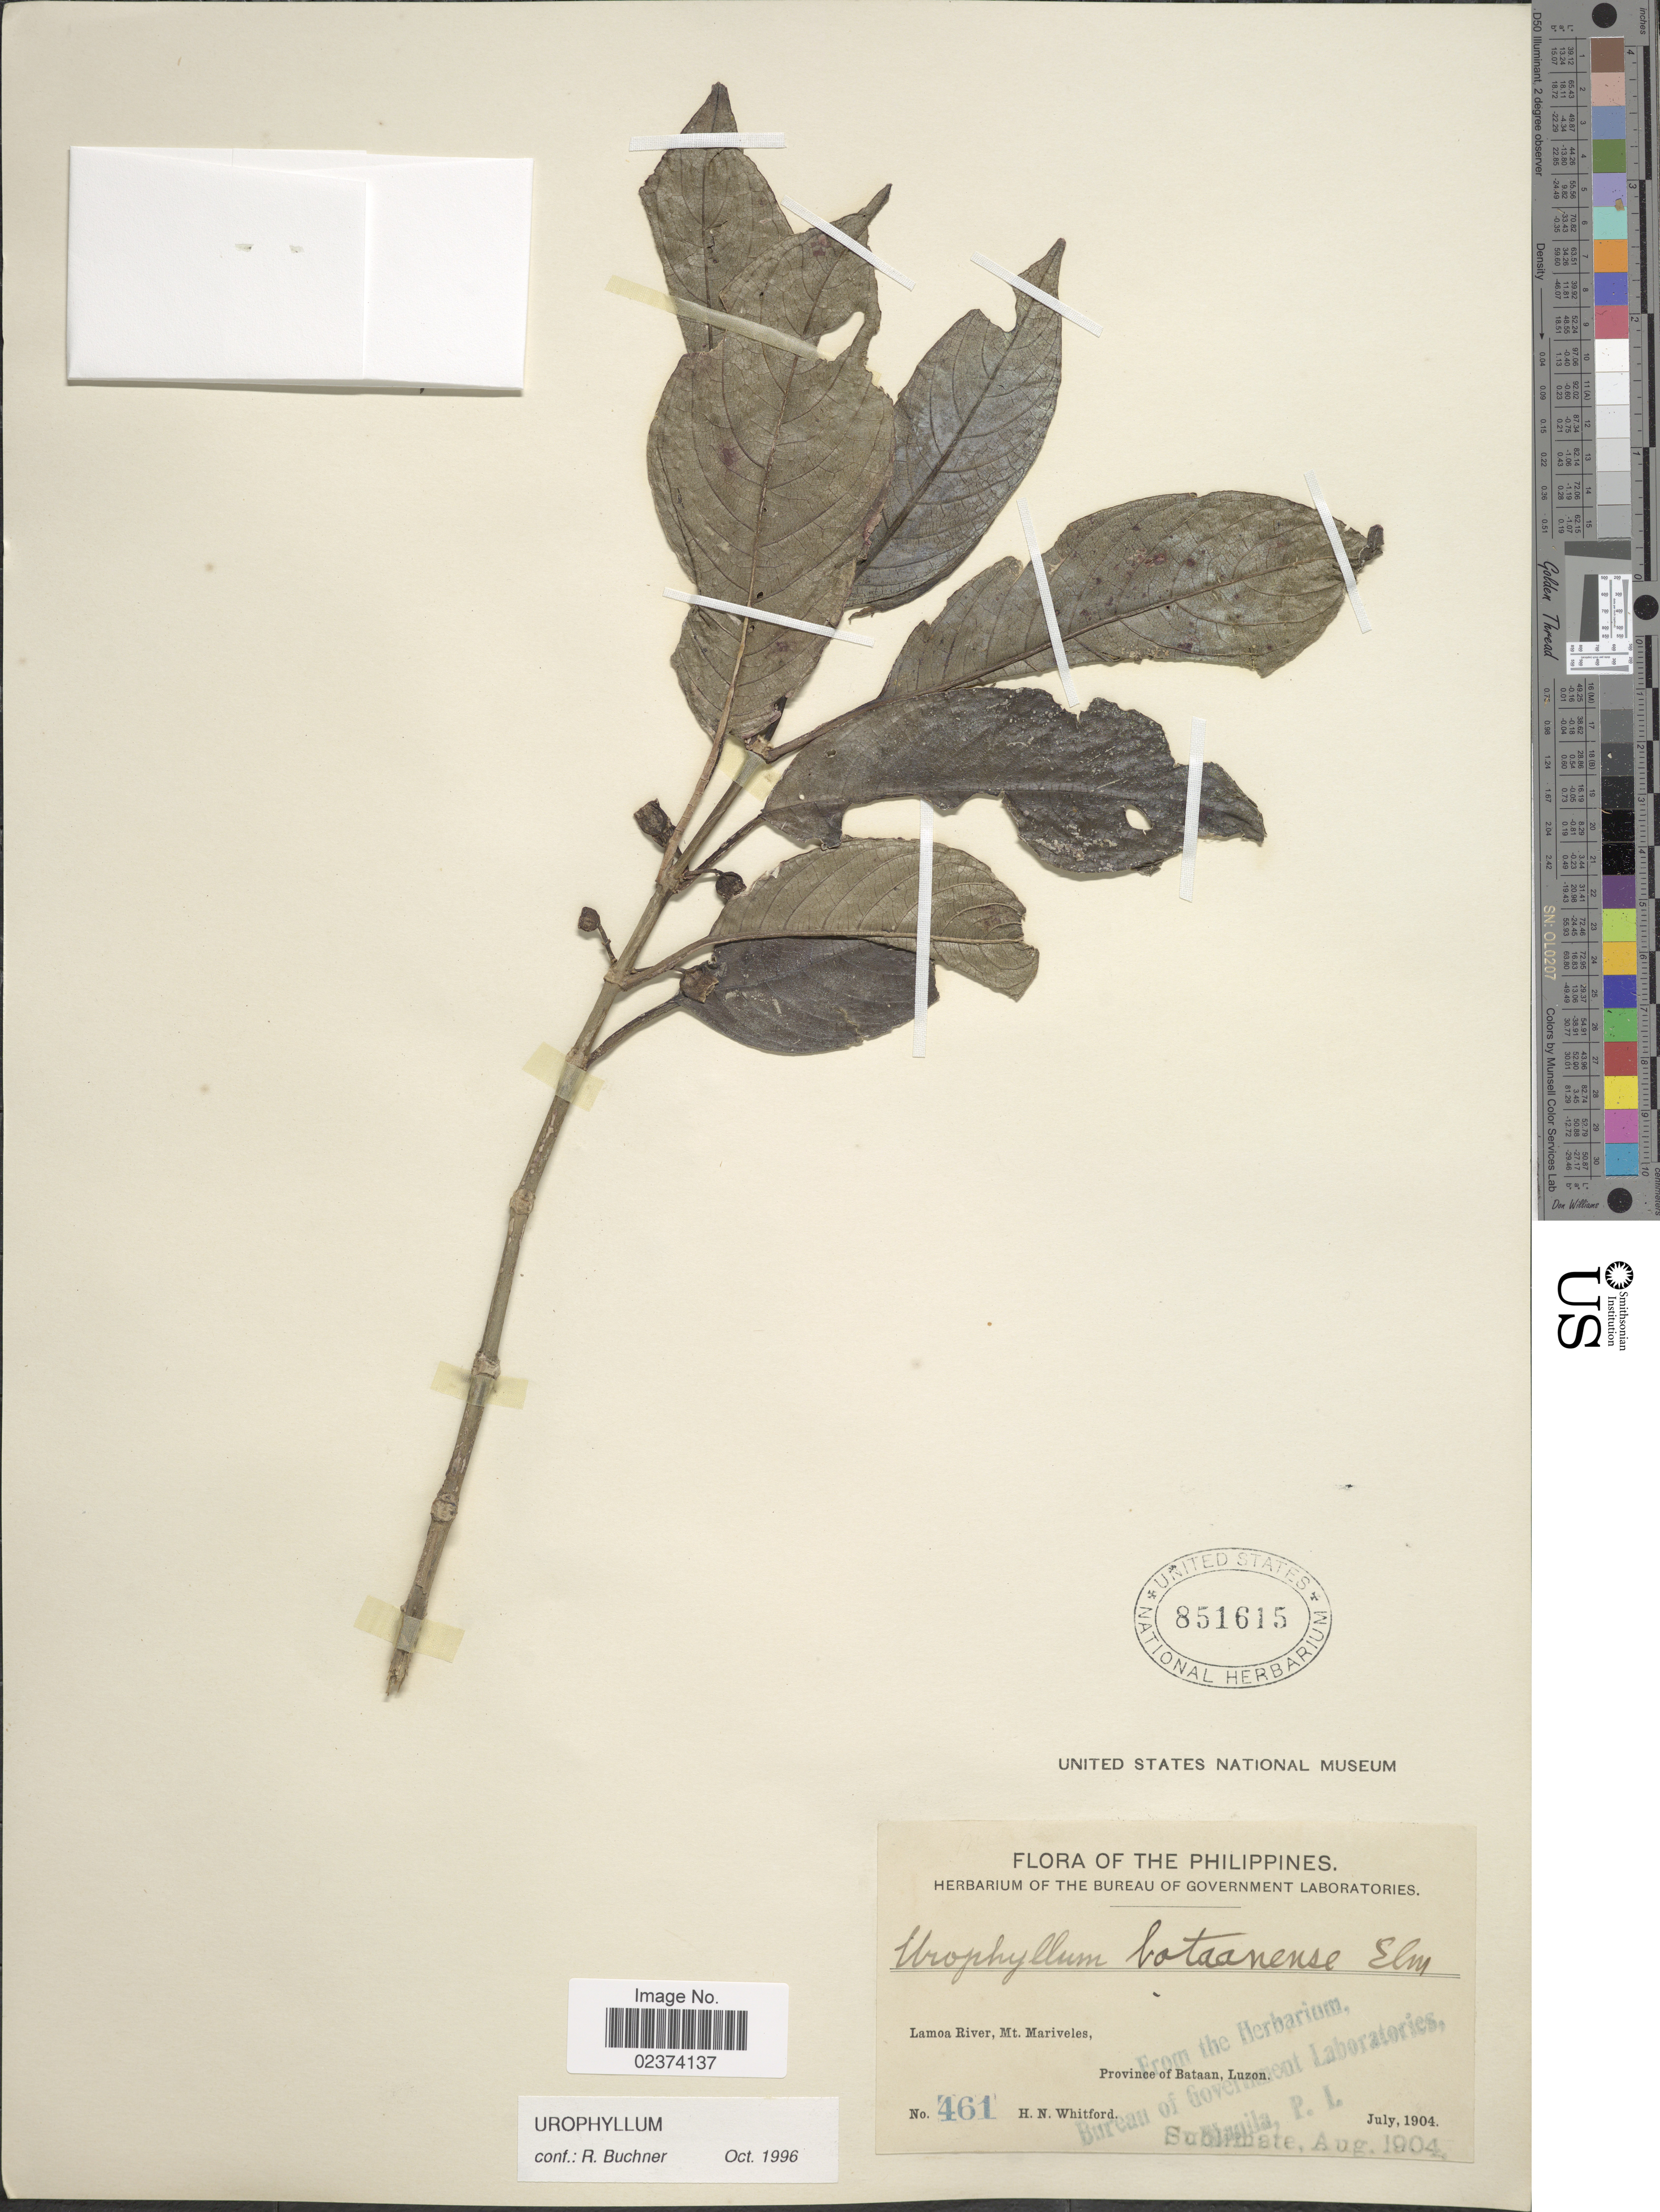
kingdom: Plantae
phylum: Tracheophyta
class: Magnoliopsida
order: Gentianales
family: Rubiaceae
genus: Urophyllum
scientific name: Urophyllum sp.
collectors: H. N. Whitford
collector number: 461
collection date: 1904-07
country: Philippines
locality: Lamao River, Mt. Mariveles, Province of Bataan, Luzon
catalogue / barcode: US 851615